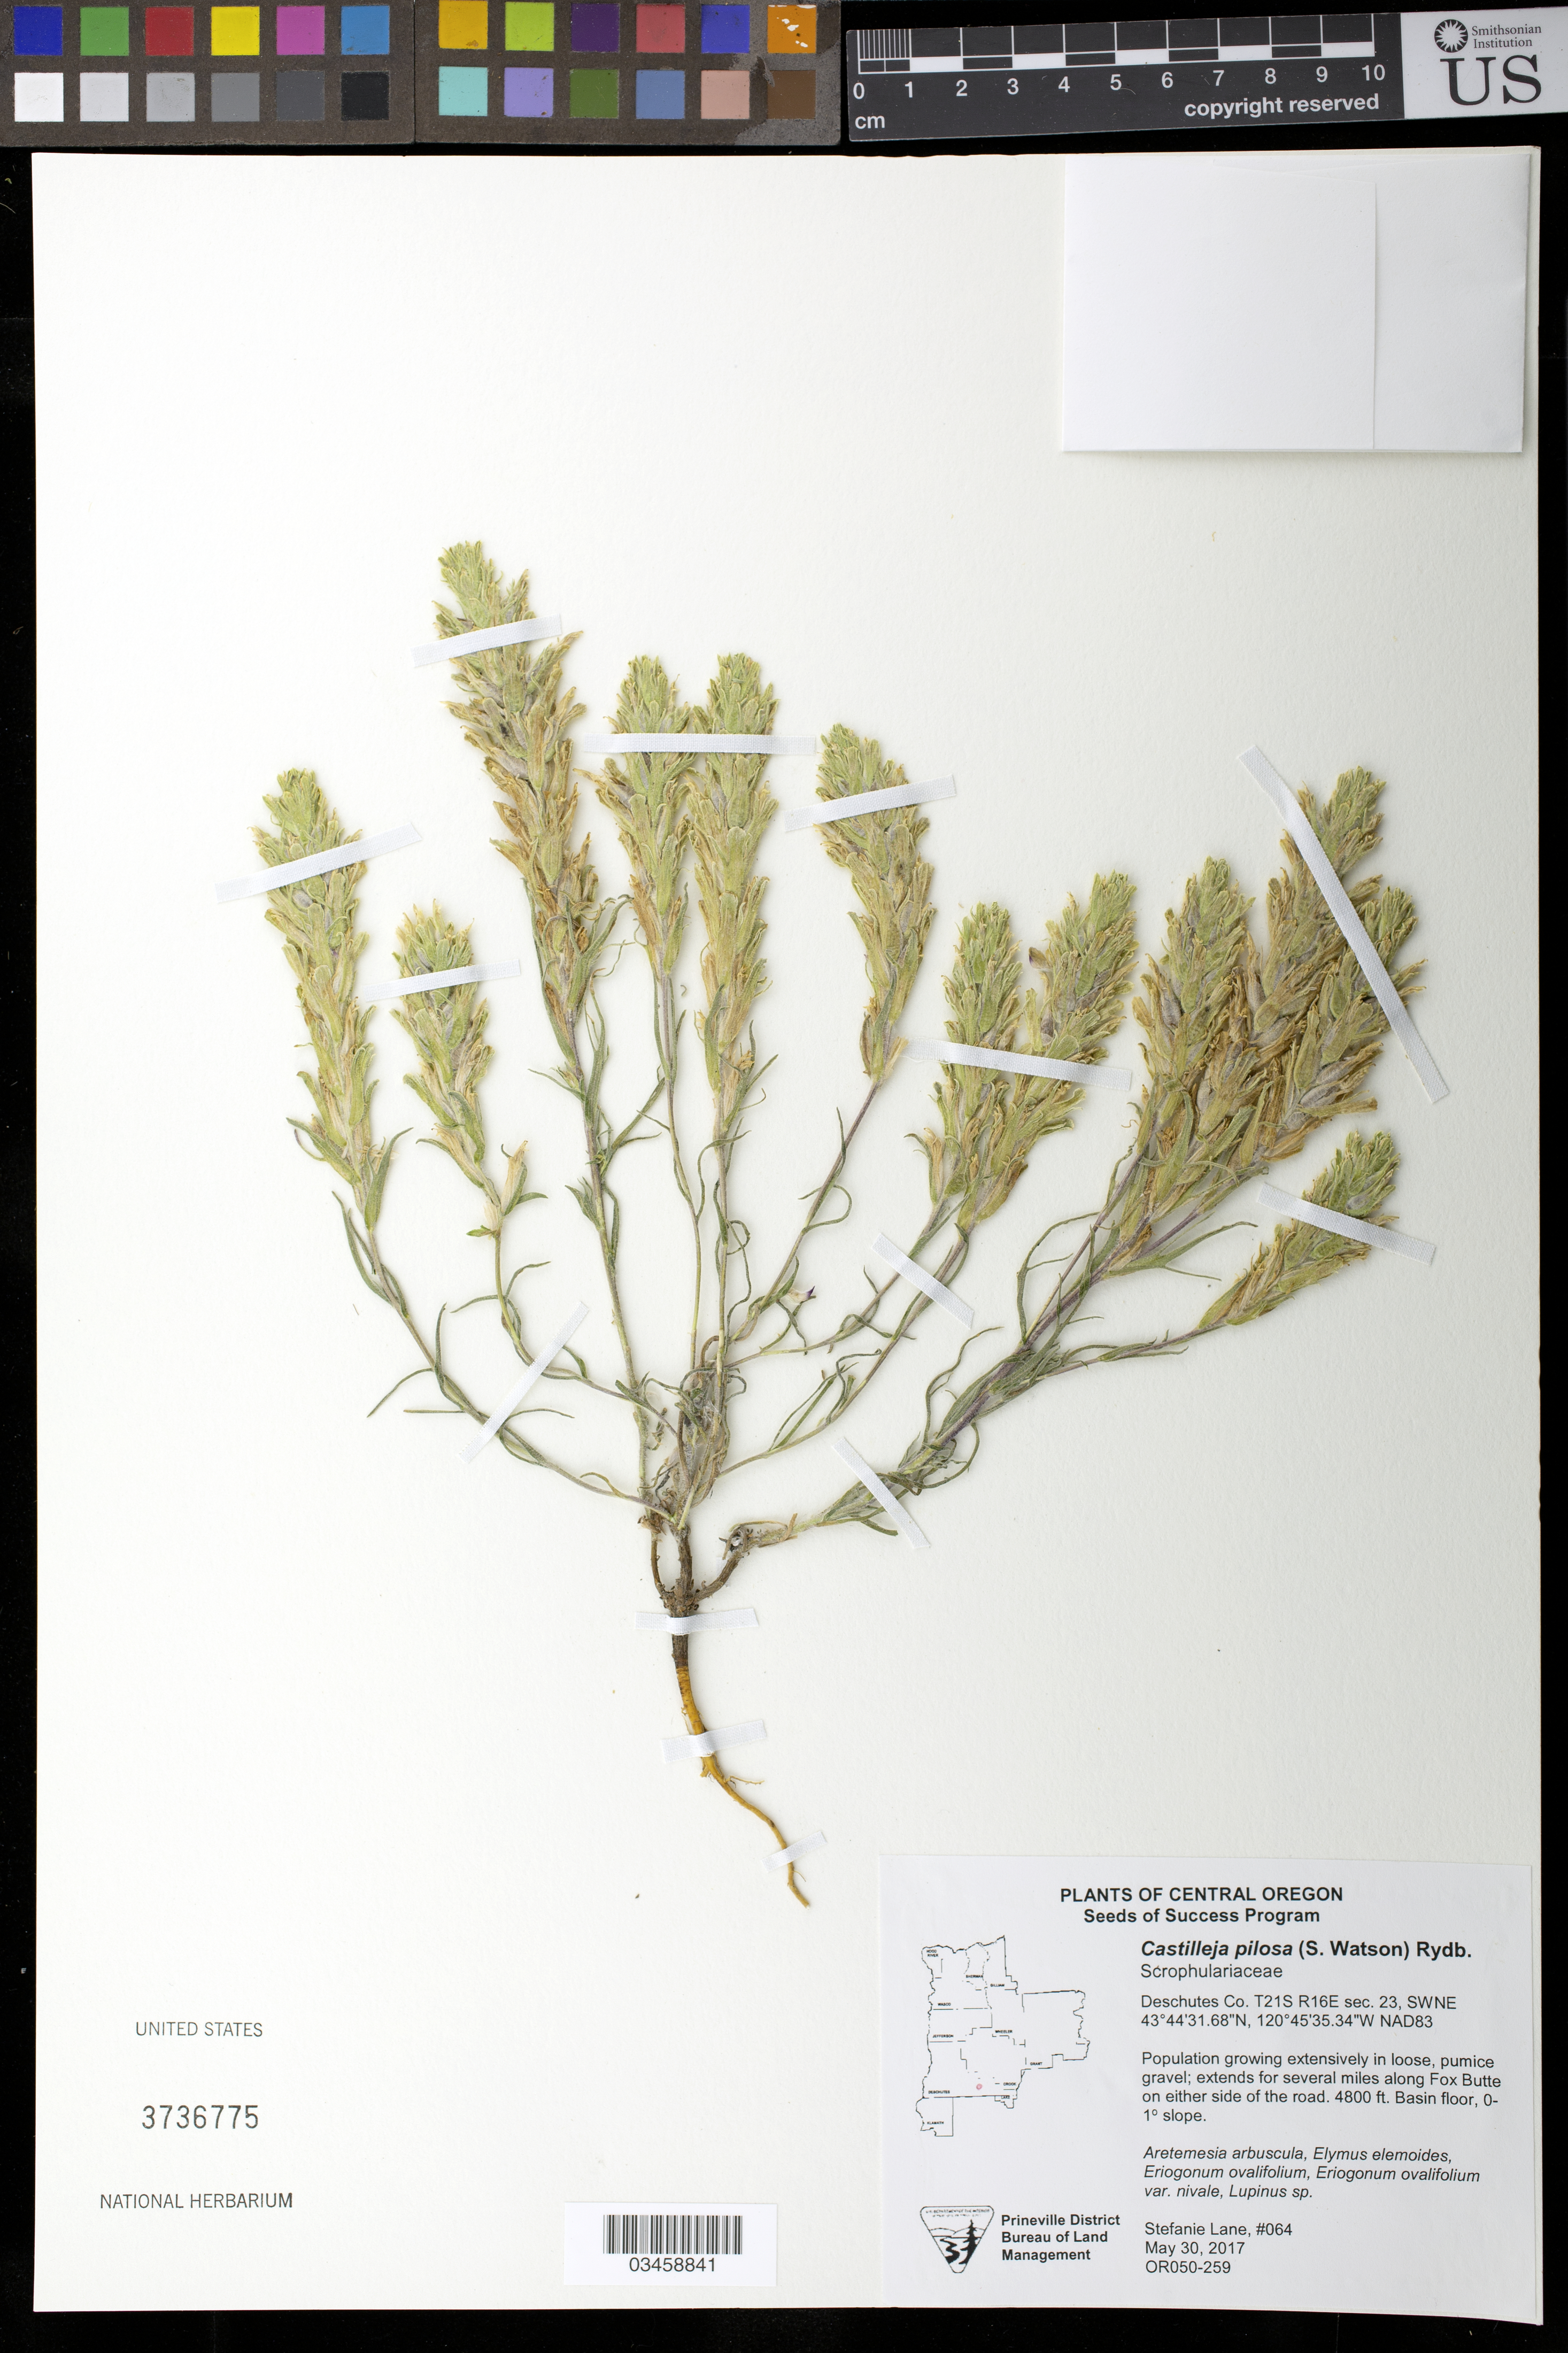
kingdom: Plantae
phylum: Tracheophyta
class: Magnoliopsida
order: Lamiales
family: Orobanchaceae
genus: Castilleja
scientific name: Castilleja pilosa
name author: (S. Watson) Rydb.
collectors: S. Lane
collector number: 064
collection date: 2017-05-30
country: United States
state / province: Oregon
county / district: Deschutes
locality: T21S R16E, sec. 23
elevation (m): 1463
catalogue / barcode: US 3736775